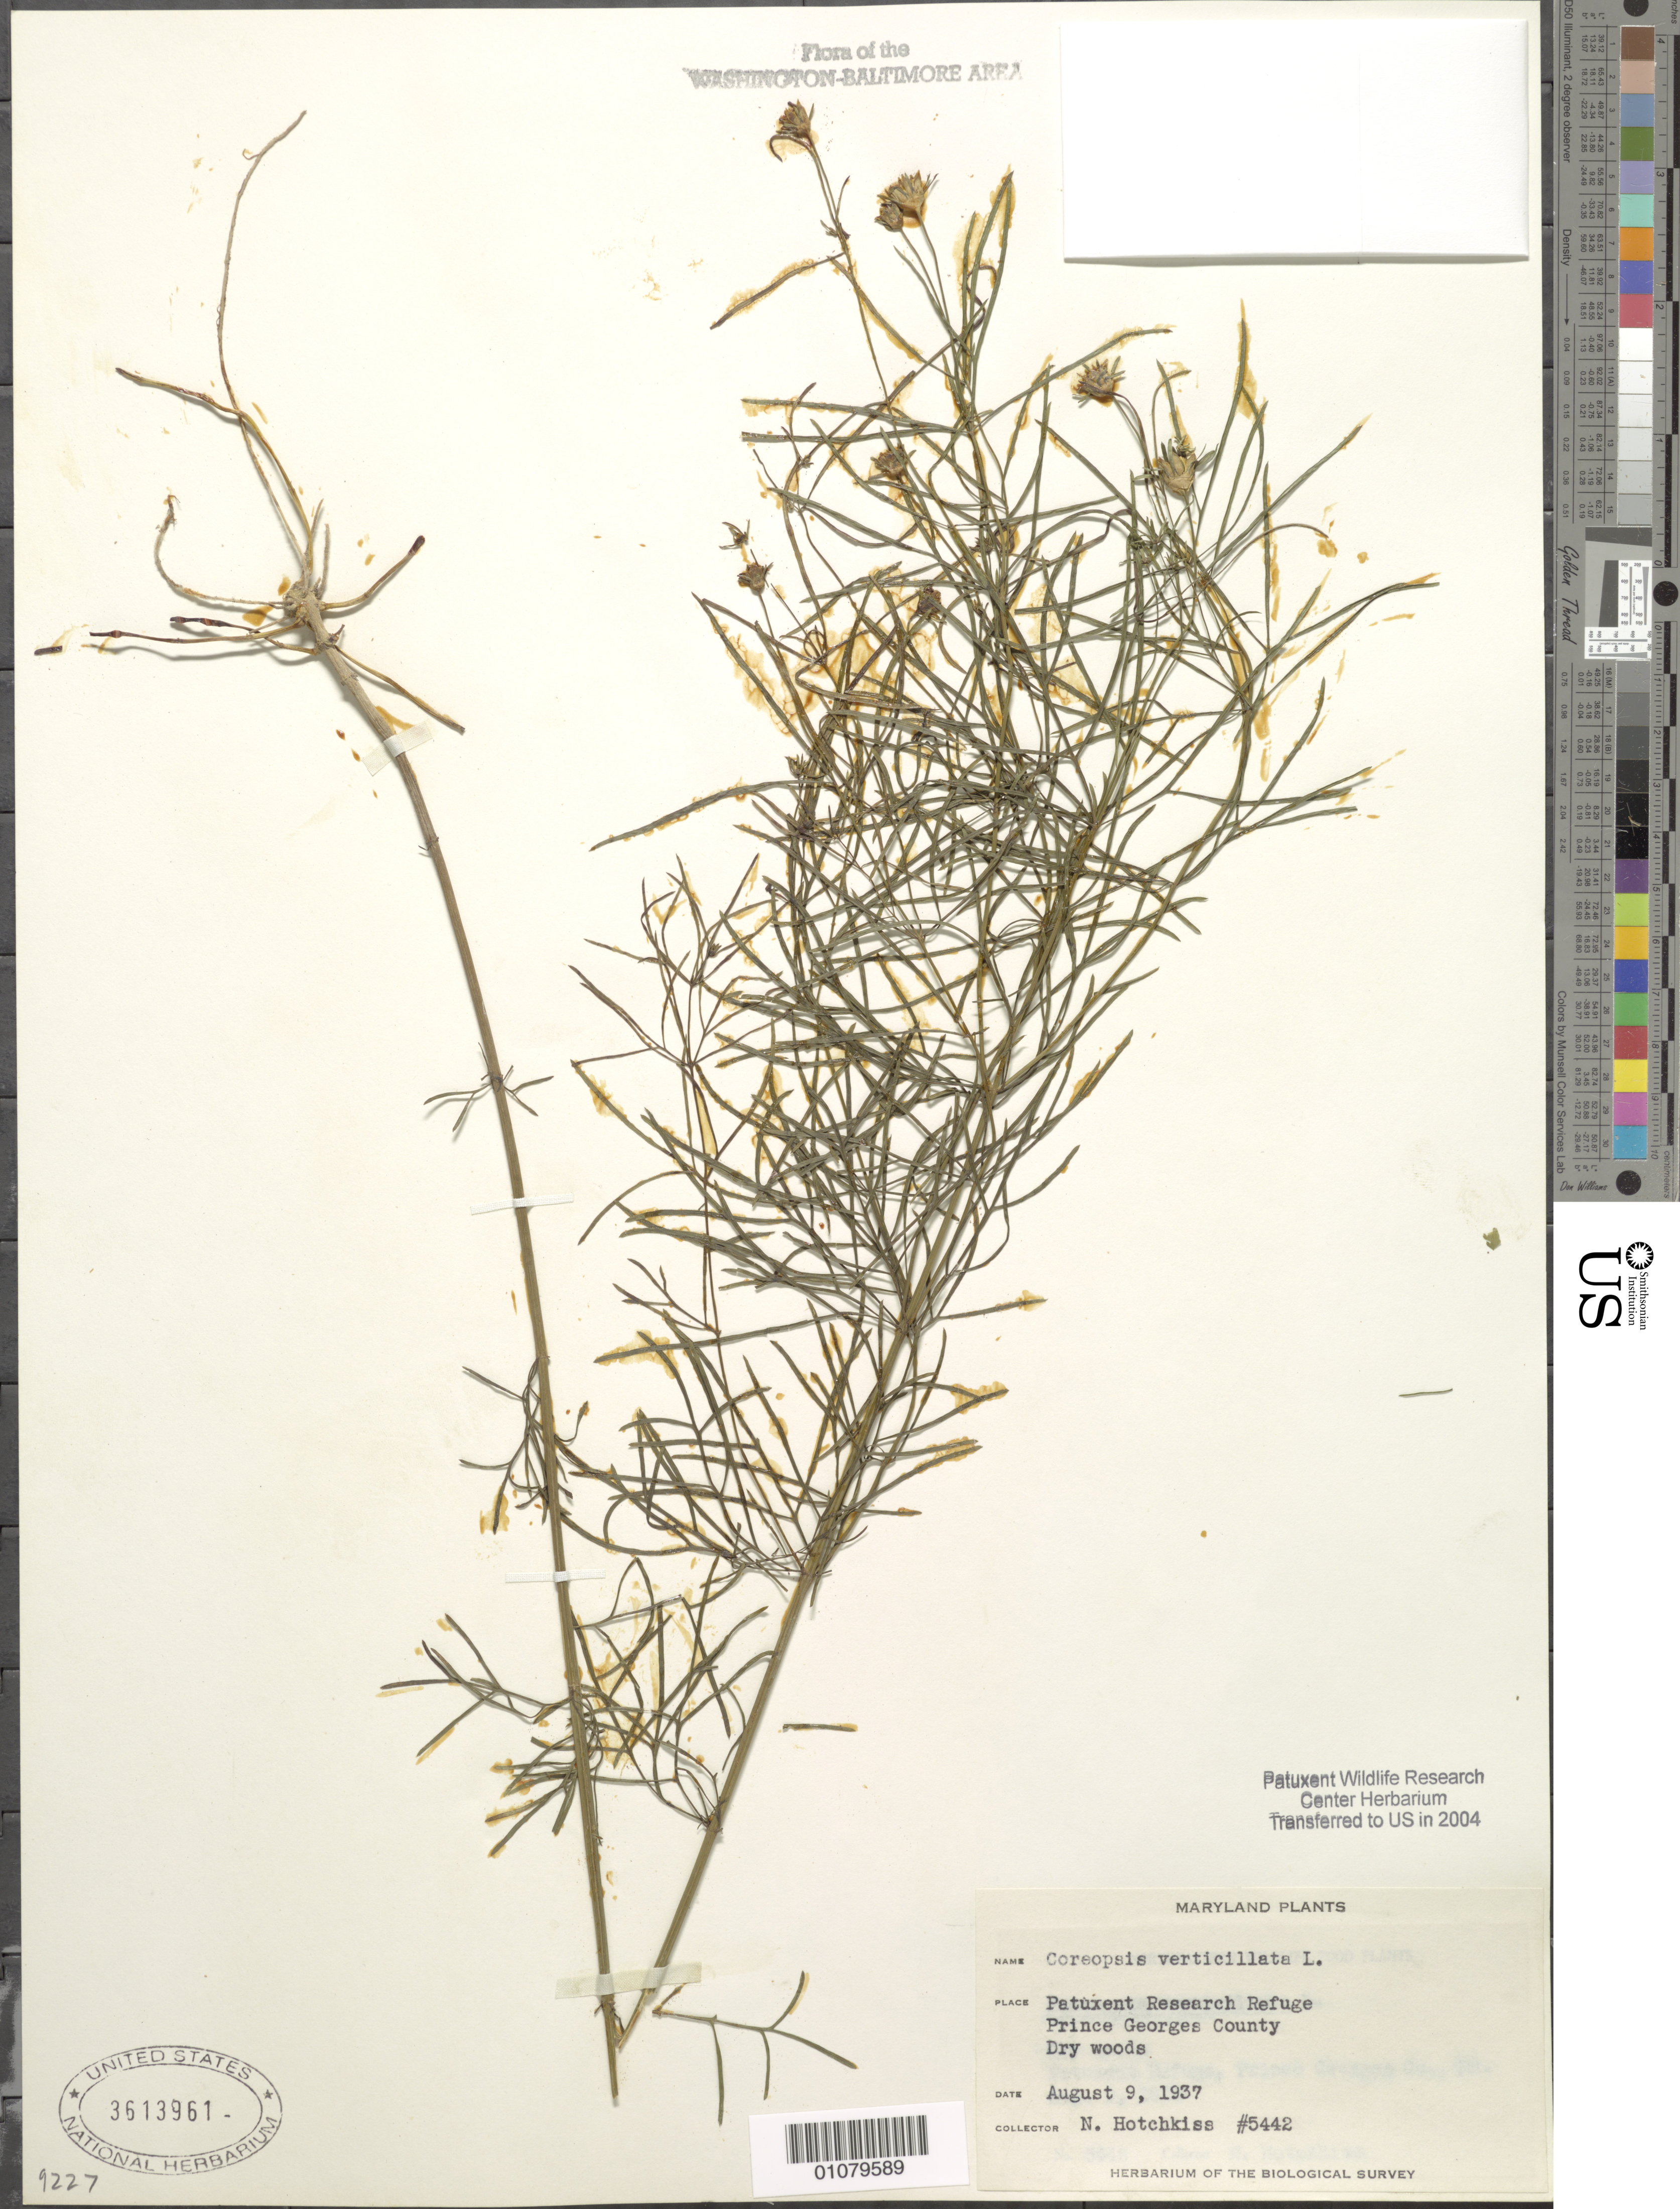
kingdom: Plantae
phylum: Tracheophyta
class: Magnoliopsida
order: Asterales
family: Asteraceae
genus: Coreopsis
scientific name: Coreopsis verticillata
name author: L.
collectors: N. Hotchkiss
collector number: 5442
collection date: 1937-08-09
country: United States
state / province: Maryland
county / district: Prince George's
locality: Patuxent Wildlife Refuge.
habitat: Dry woods.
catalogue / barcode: US 3613961